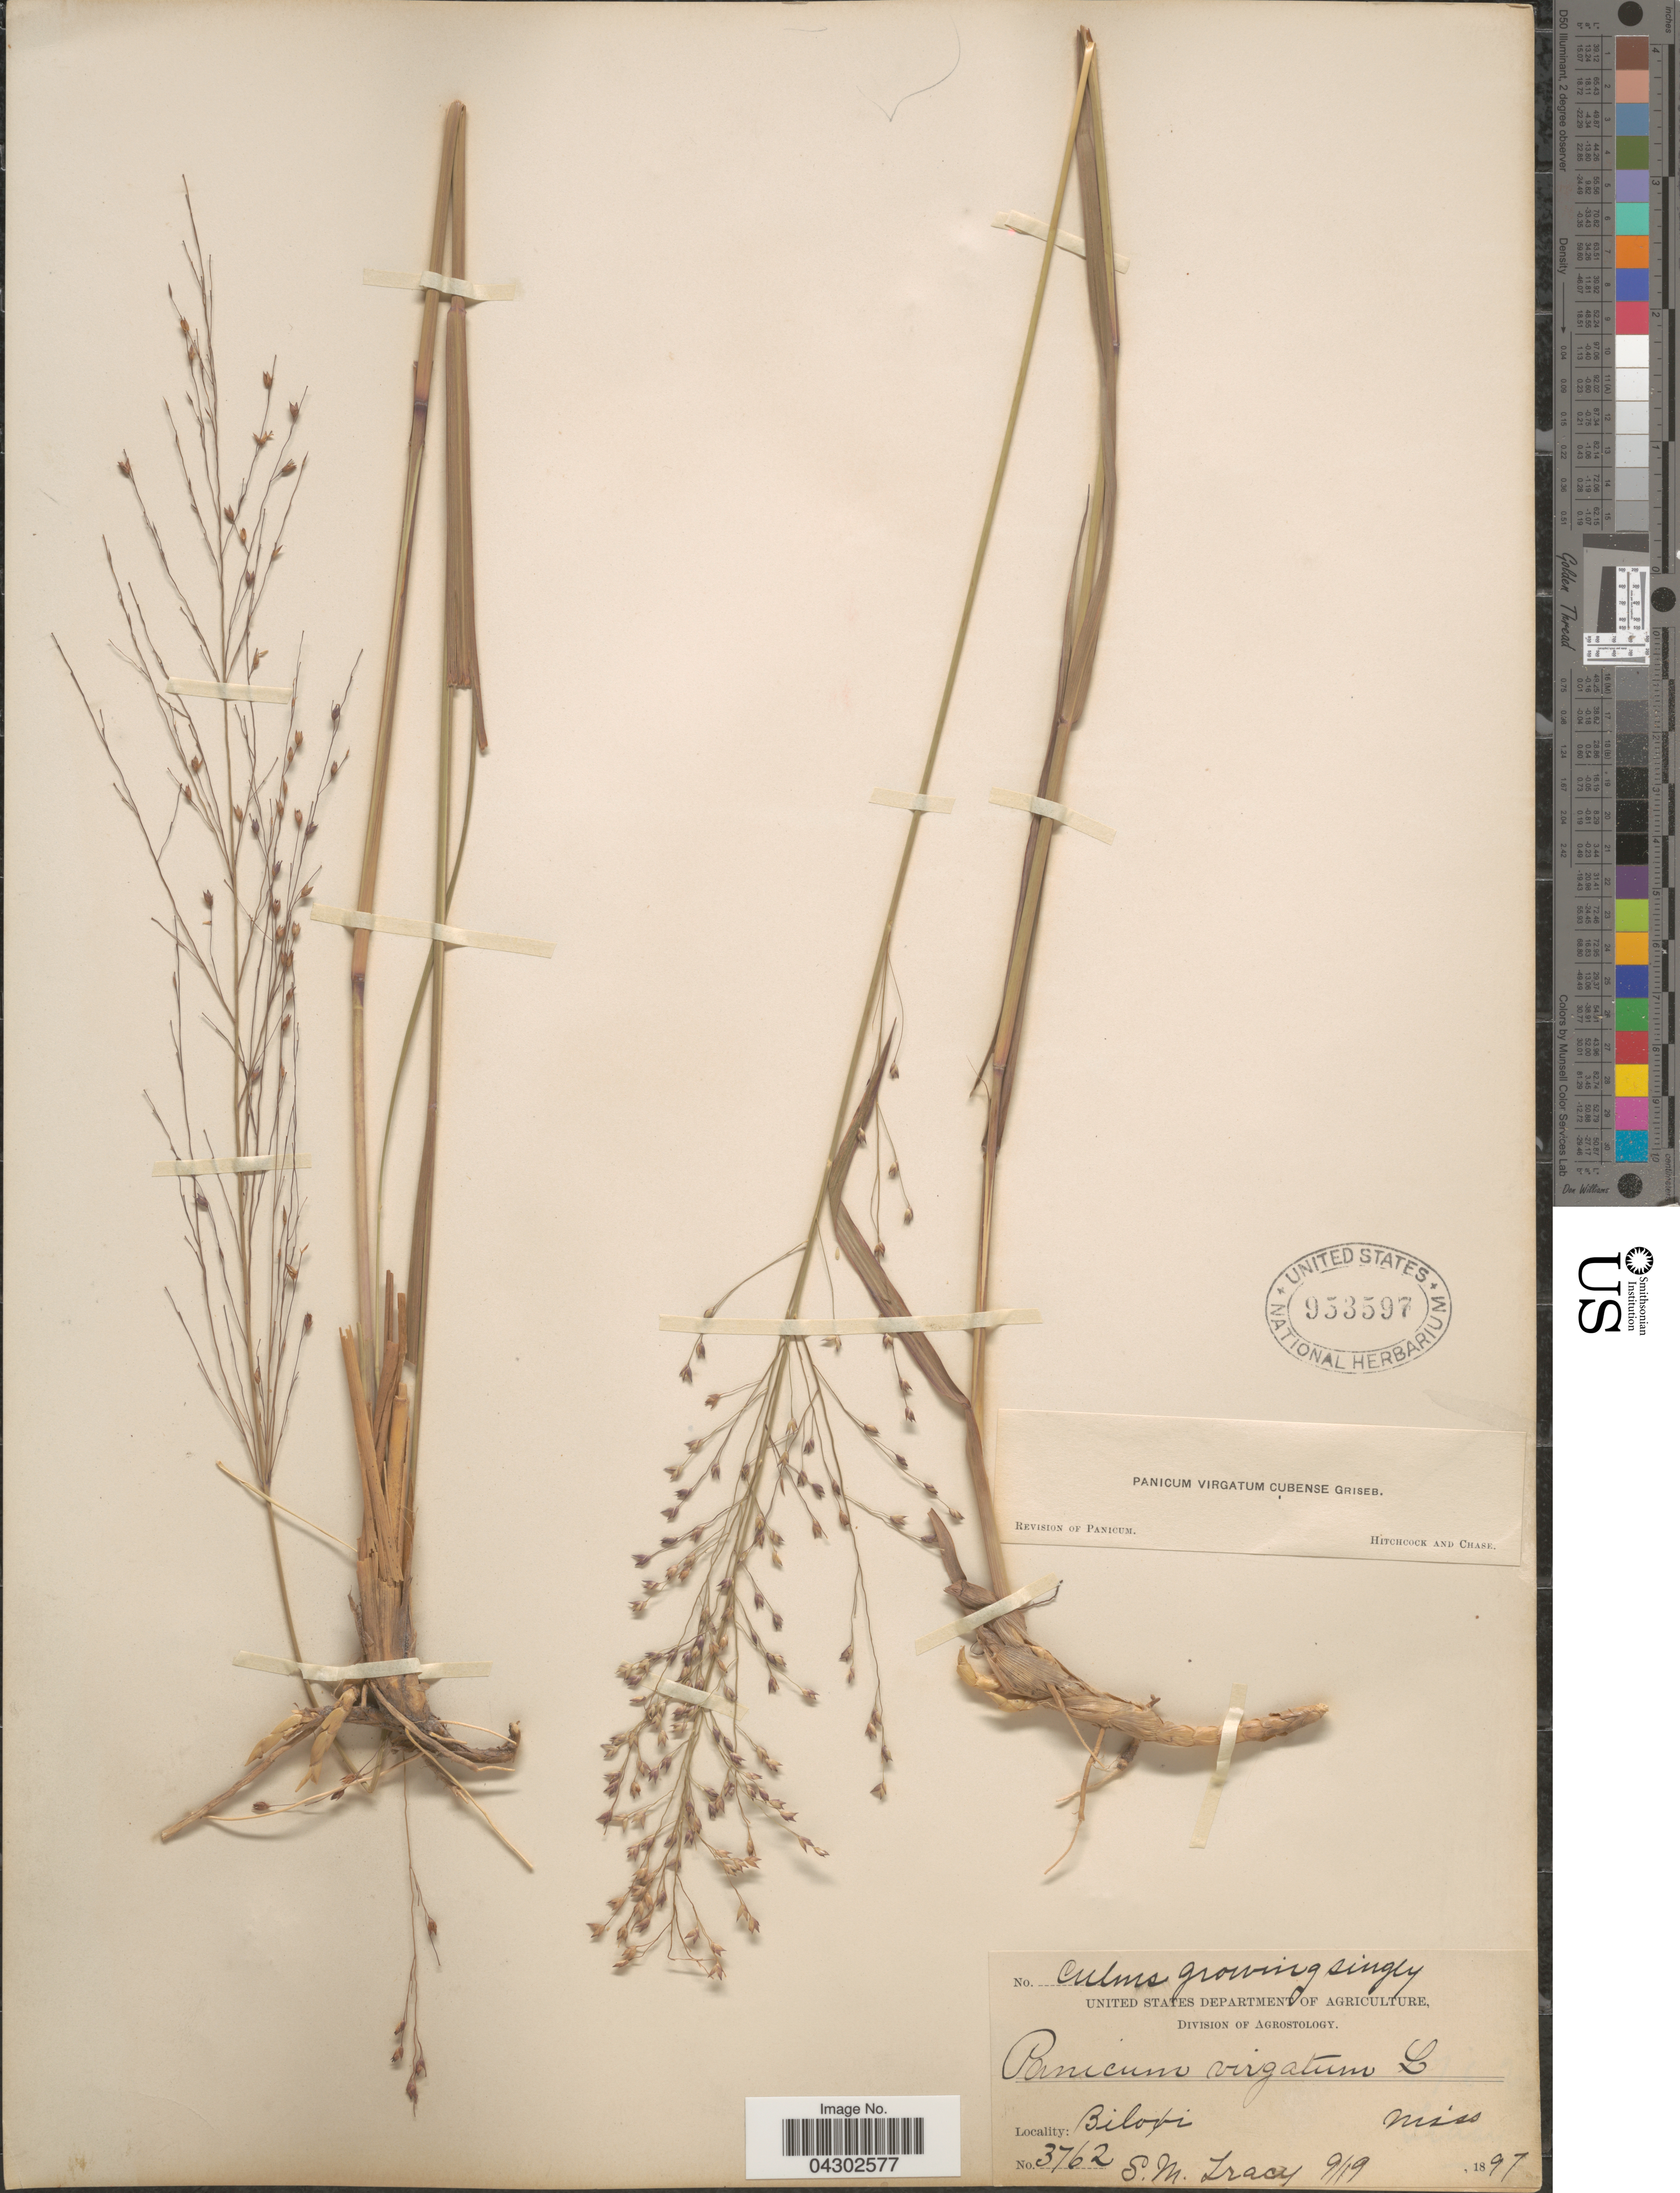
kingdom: Plantae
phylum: Tracheophyta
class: Liliopsida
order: Poales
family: Poaceae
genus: Panicum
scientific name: Panicum virgatum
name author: L.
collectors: S. M. Tracy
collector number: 3762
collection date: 1897-09-19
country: United States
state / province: Mississippi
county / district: Harrison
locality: Biloxi.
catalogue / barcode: US 953597